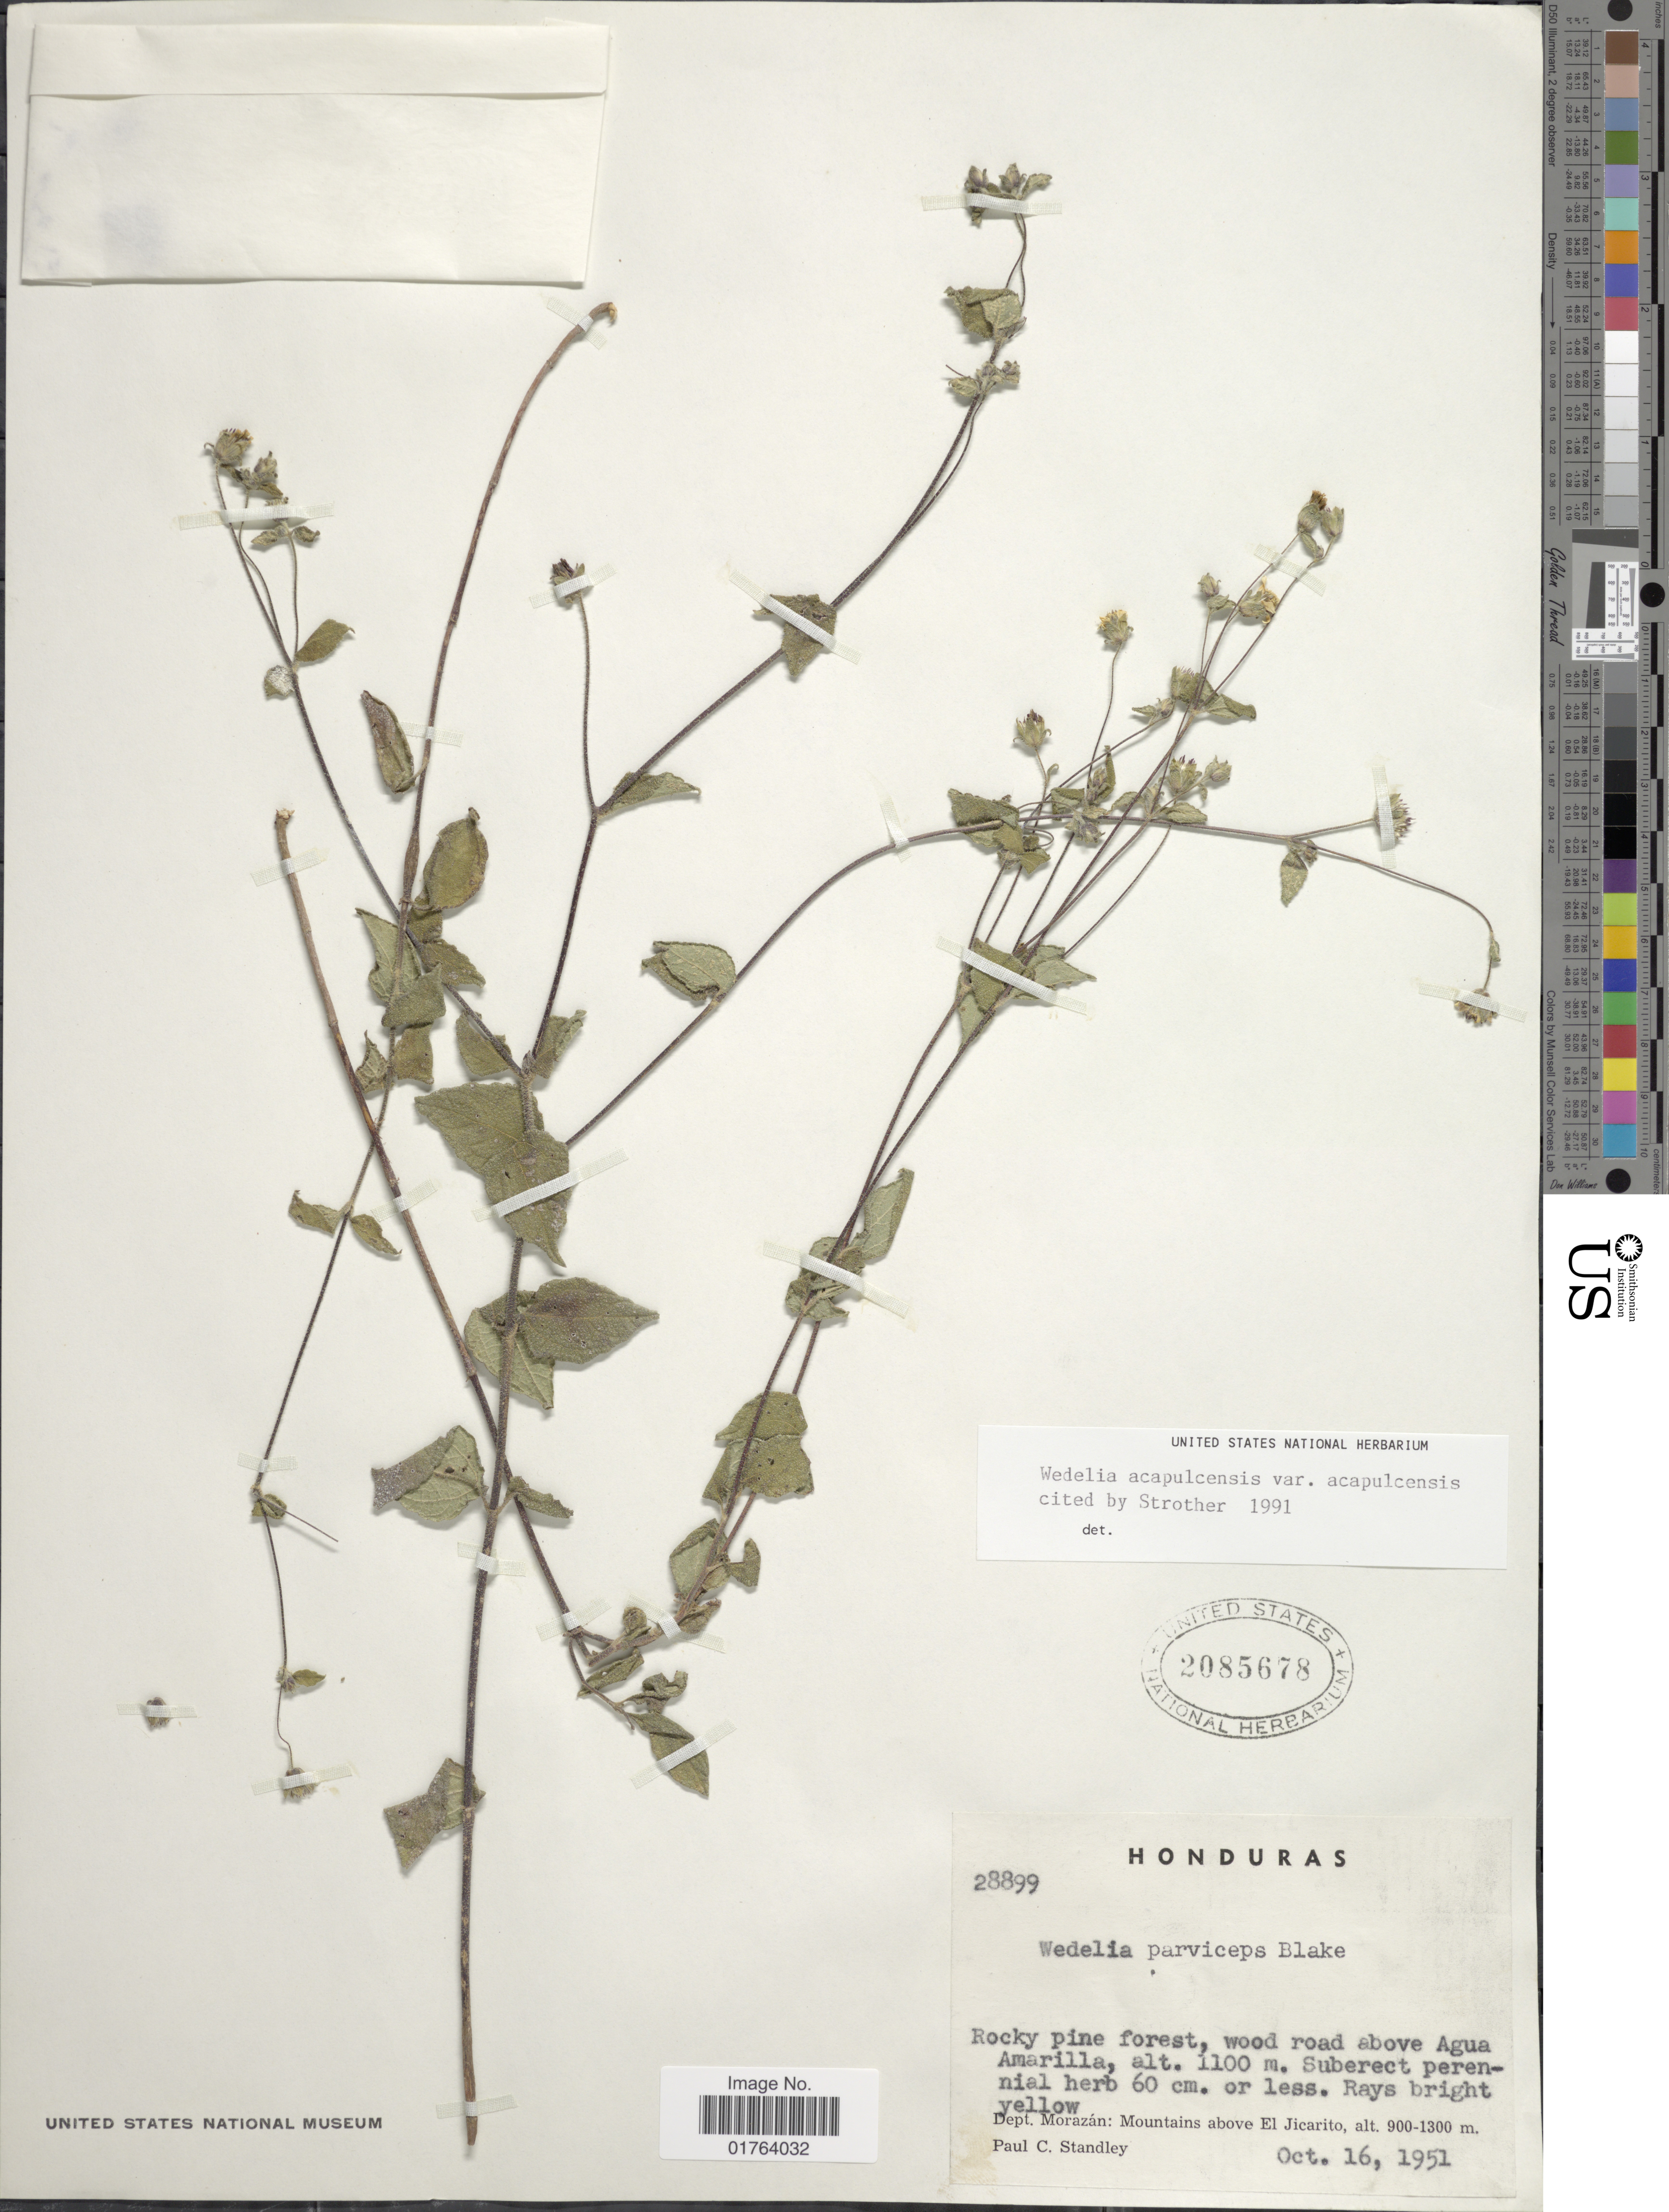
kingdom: Plantae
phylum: Tracheophyta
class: Magnoliopsida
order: Asterales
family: Asteraceae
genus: Wedelia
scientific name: Wedelia longipes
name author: Urb.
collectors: P. C. Standley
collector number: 28899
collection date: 1951-10-16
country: Honduras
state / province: Fco. Morazán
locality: Mountains above El Jicarito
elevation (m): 1100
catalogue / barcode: US 2085678